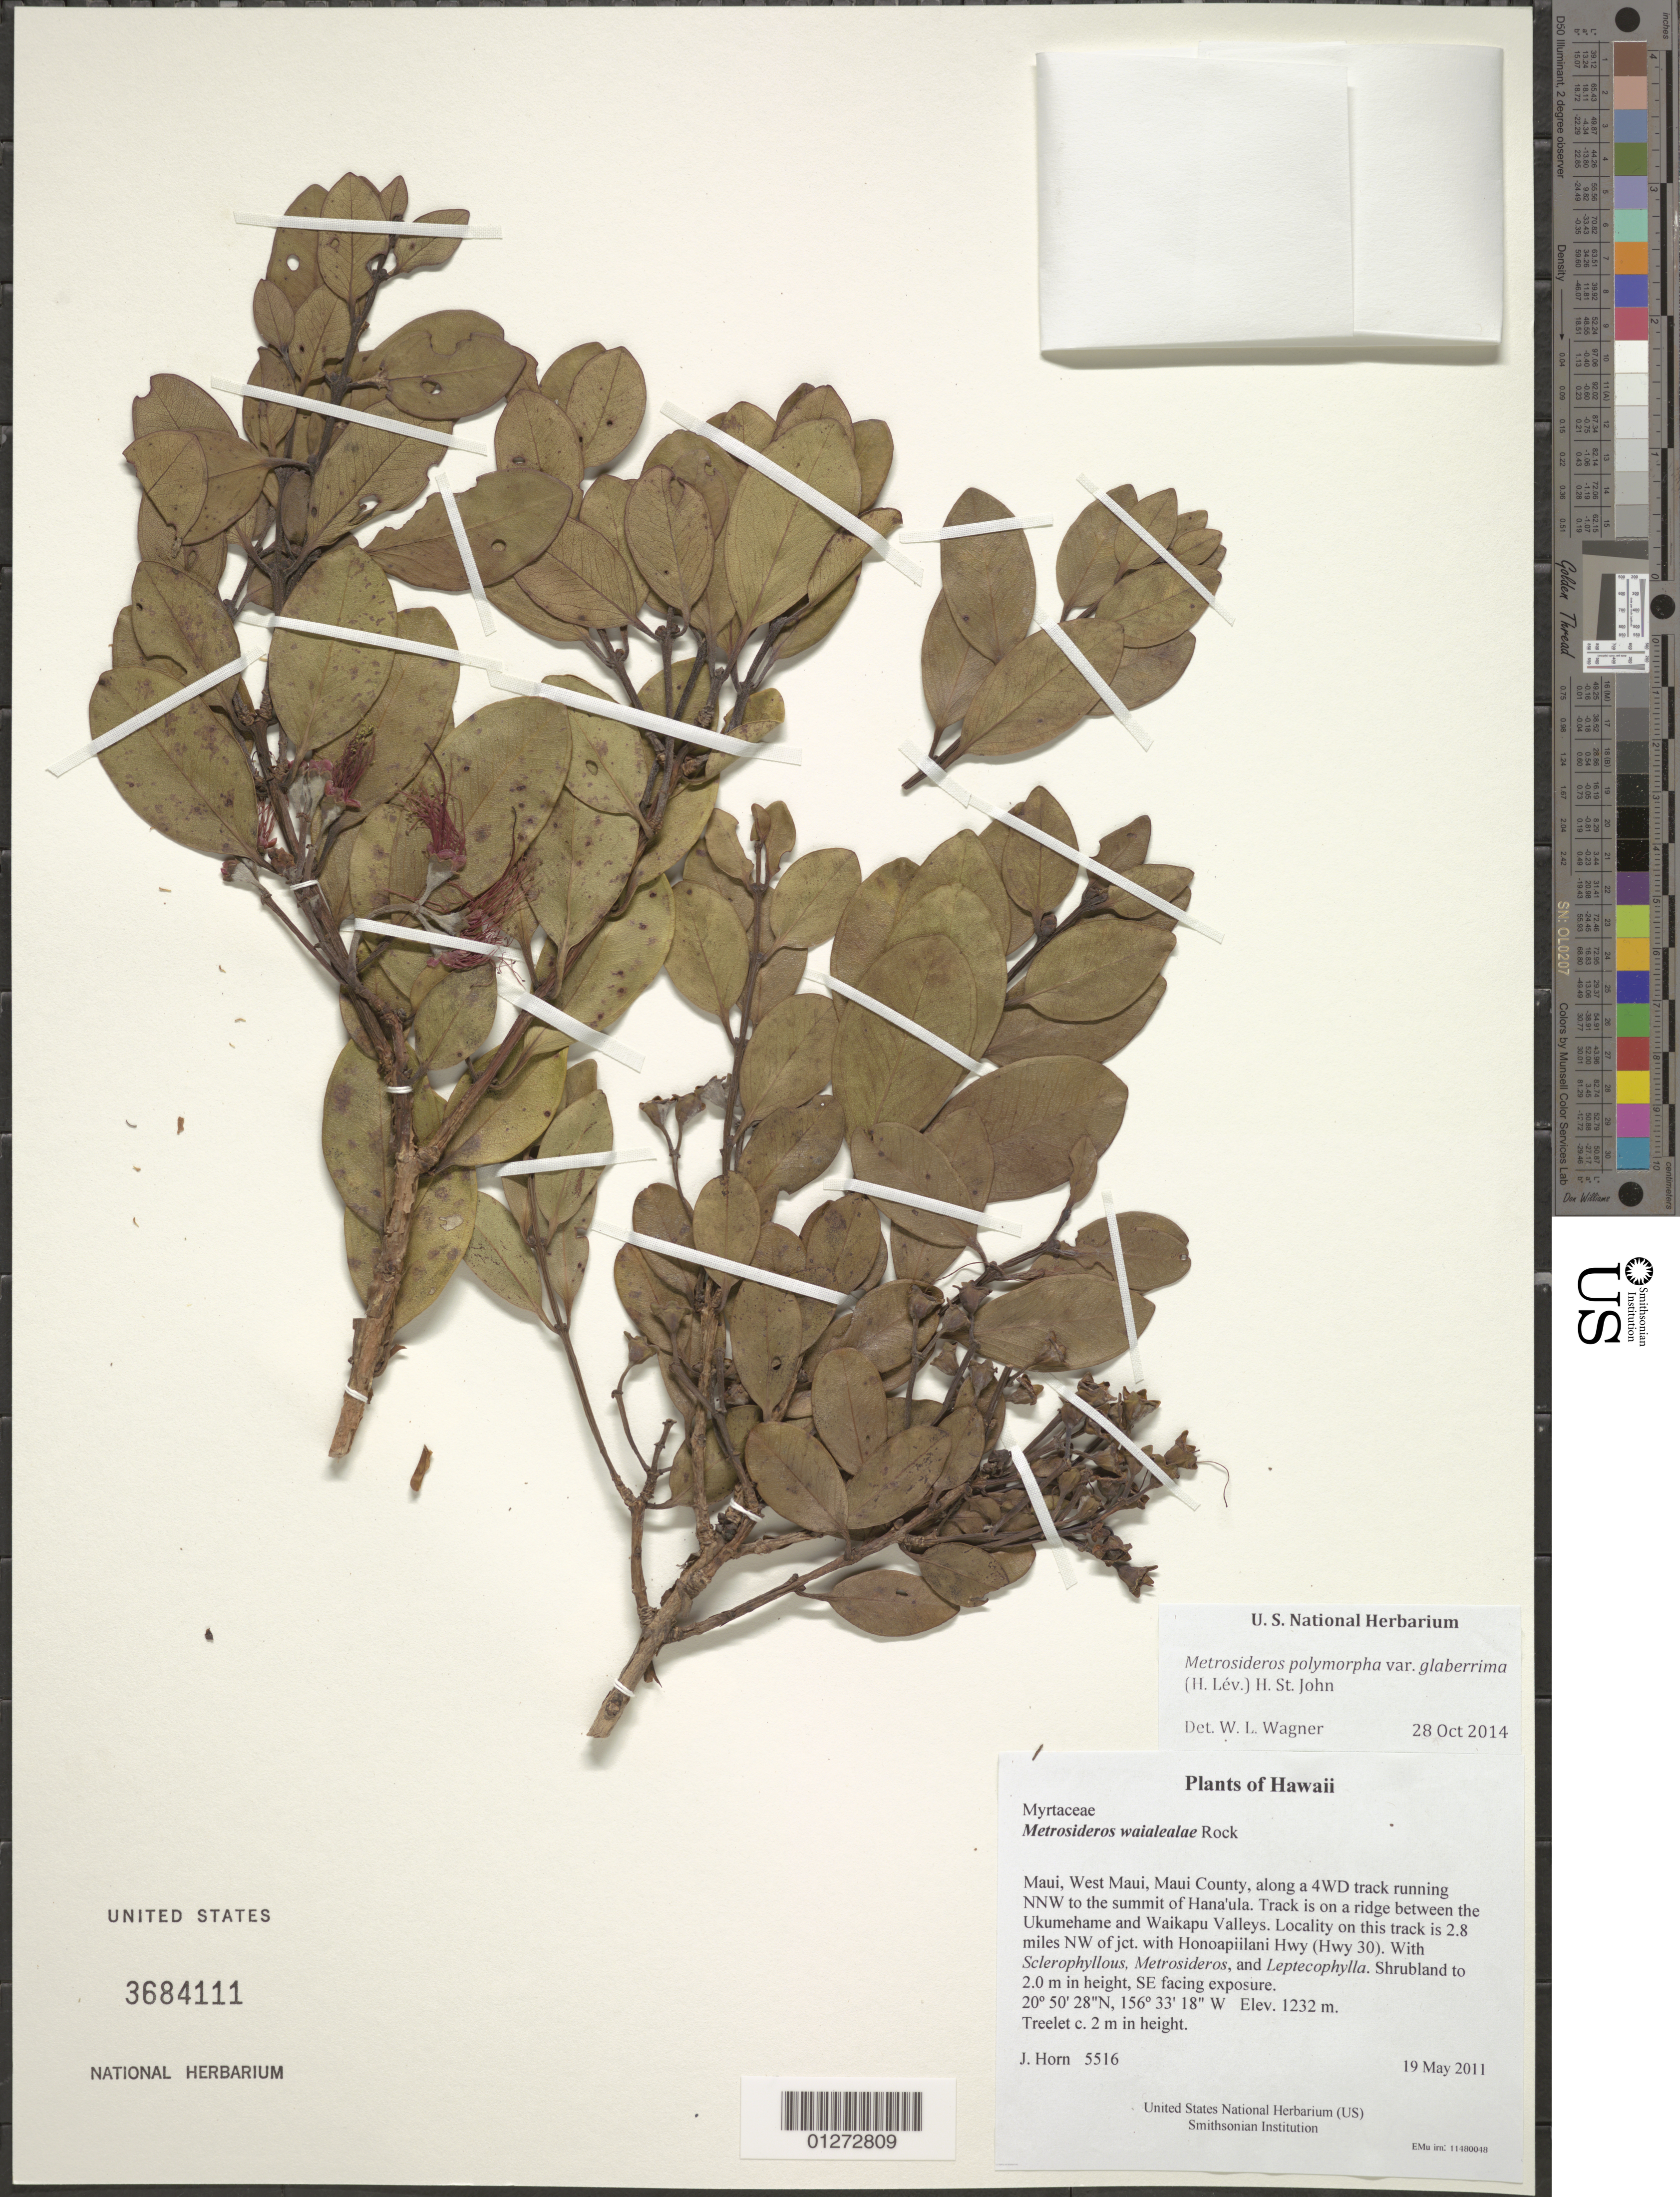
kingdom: Plantae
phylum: Tracheophyta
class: Magnoliopsida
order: Myrtales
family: Myrtaceae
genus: Metrosideros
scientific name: Metrosideros polymorpha var. glaberrima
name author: (H. Lév.) H. St. John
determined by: Wagner, W. L., (BOT), Smithsonian Institution - National Museum of Natural History (UNITED STATES)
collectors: J. Horn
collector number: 5516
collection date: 2011-05-19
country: United States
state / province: Hawaii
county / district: Maui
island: Maui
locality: West Maui, along a 4WD track running NNW to the summit of Hana'ula. Track is on a ridge between the Ukumehame and Waikapu Valleys. Locality on this track is 2.8 miles NW of jct. with Honoapiilani Hwy (Hwy 30).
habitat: Sclerophyllous shrubland to 2.0 m in height, SE facing exposure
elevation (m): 1232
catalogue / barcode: US 3684111